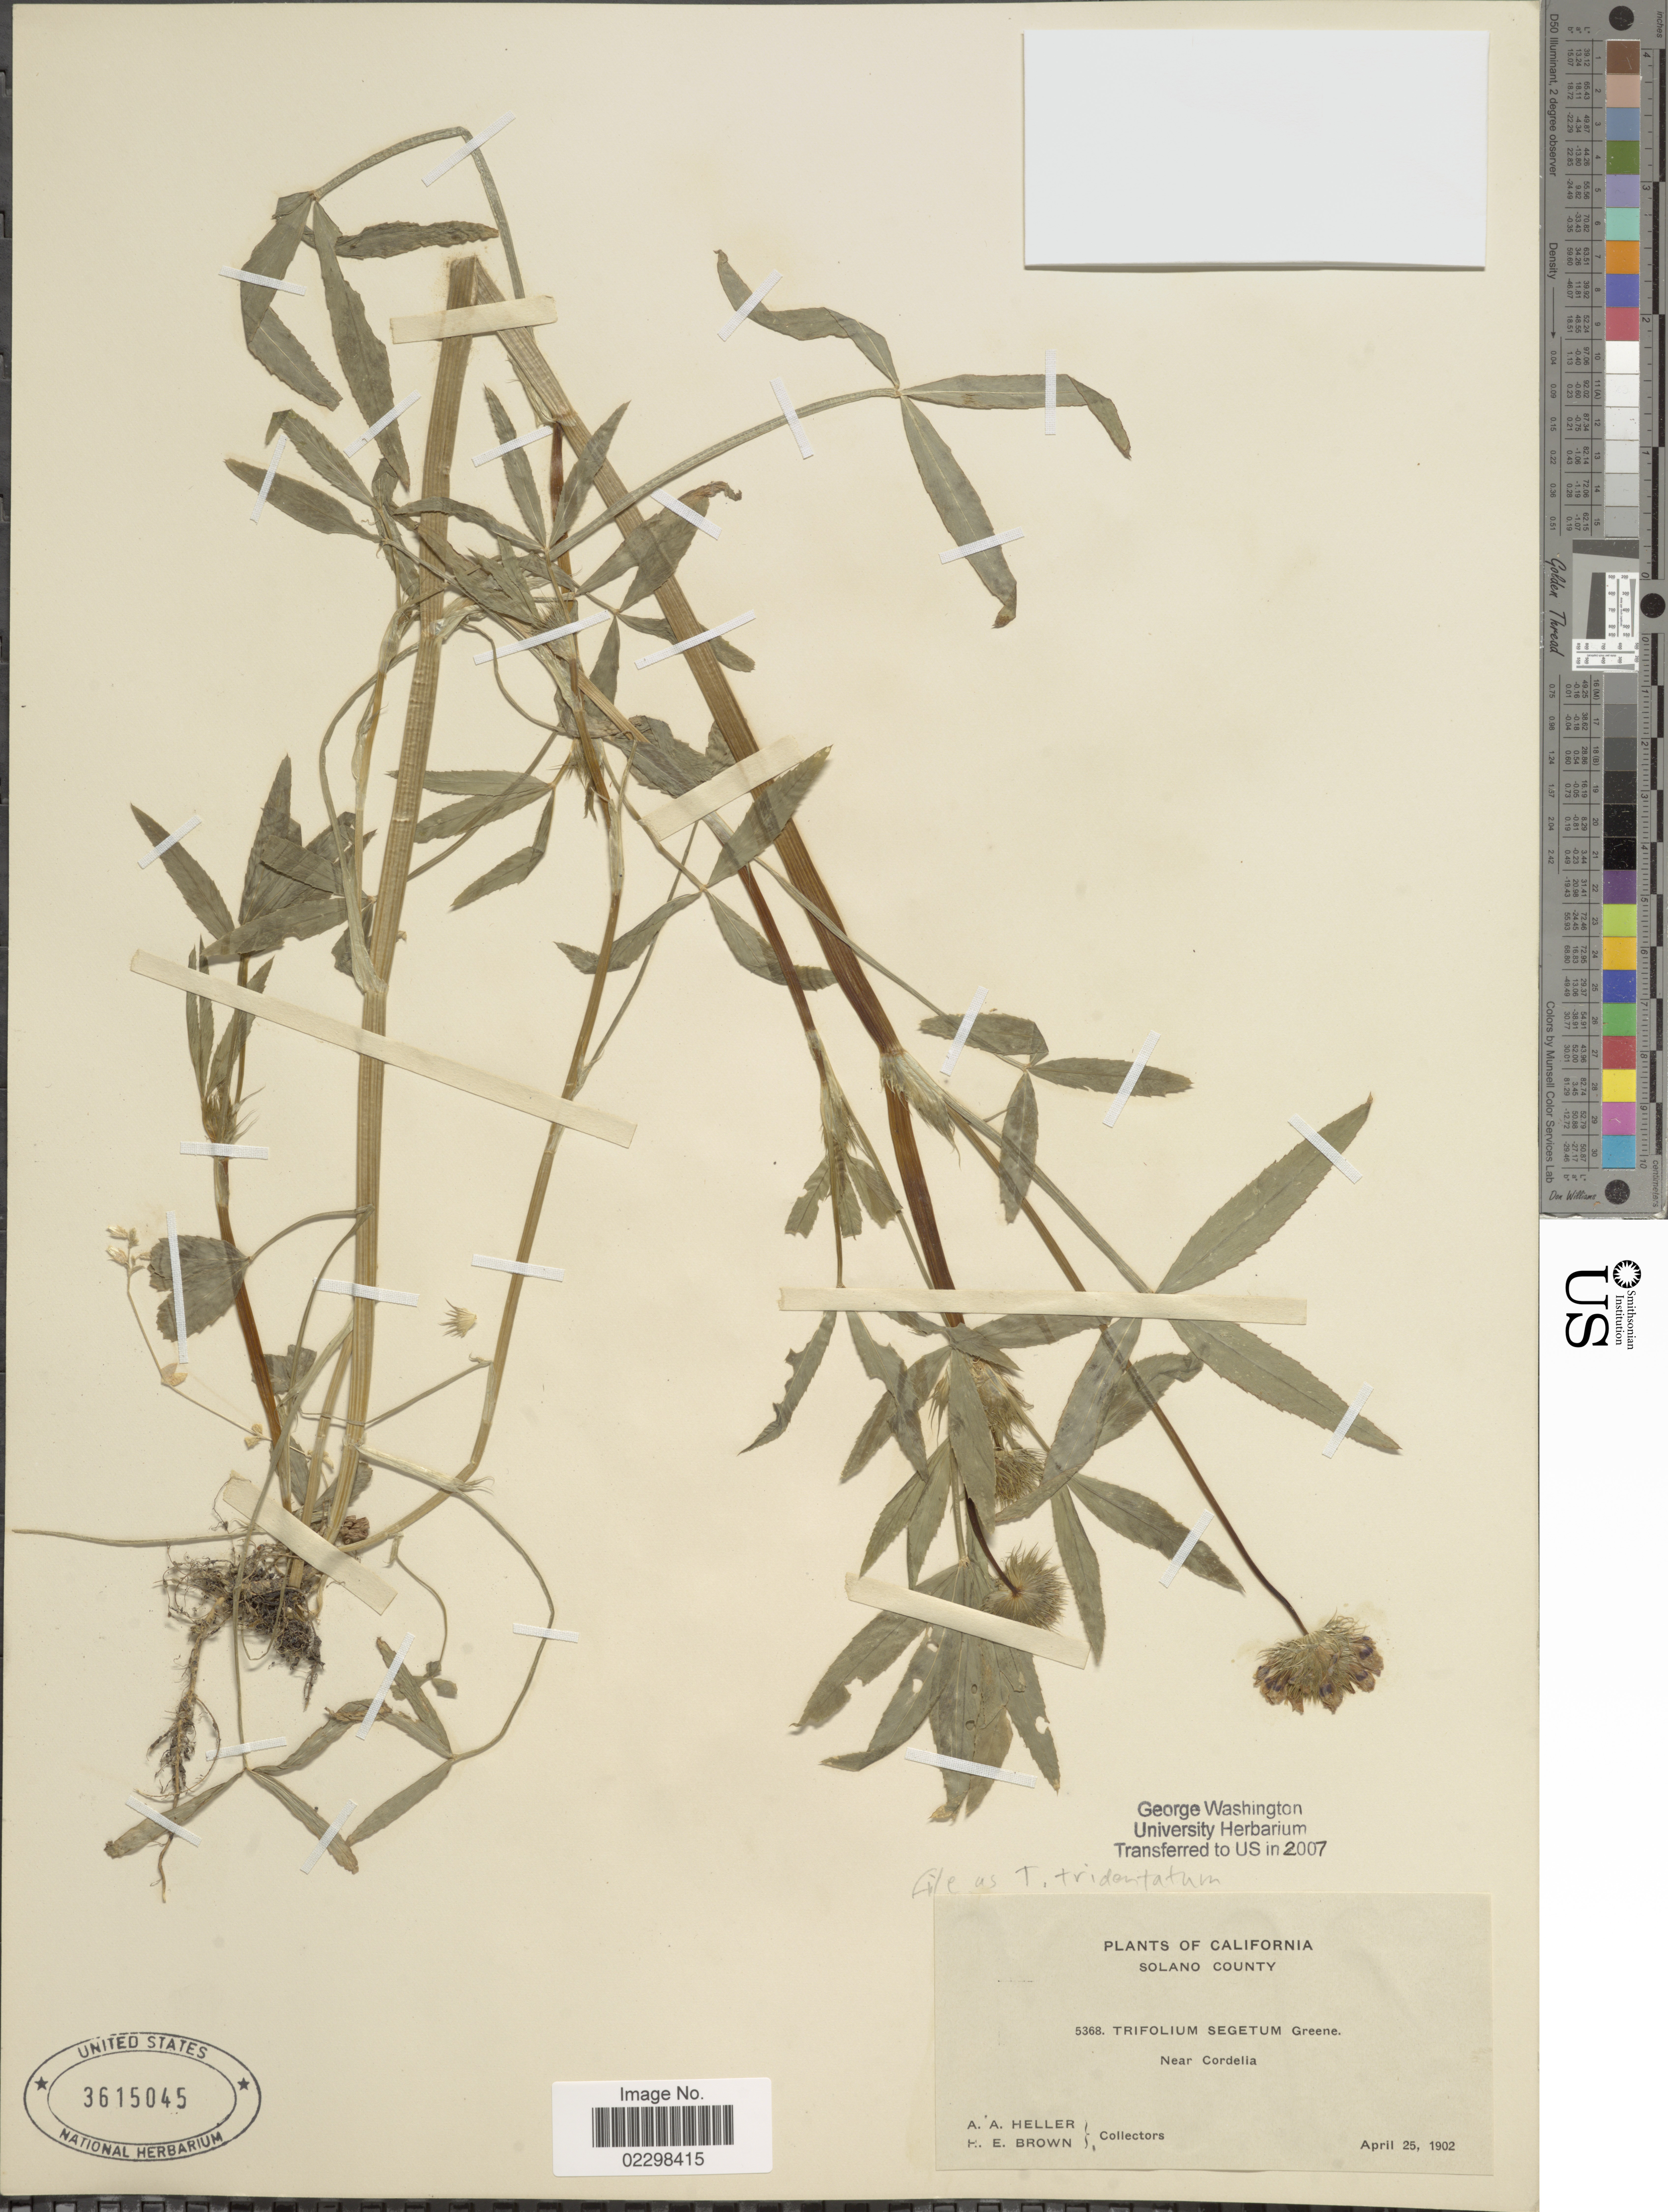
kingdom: Plantae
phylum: Tracheophyta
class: Magnoliopsida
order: Fabales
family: Fabaceae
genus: Trifolium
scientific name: Trifolium tridentatum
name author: Lindl.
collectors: A. A. Heller & H. E. Brown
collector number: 538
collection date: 1902-04-25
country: United States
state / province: California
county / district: Solano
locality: Solano County, Near Cordelia.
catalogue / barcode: US 3615045